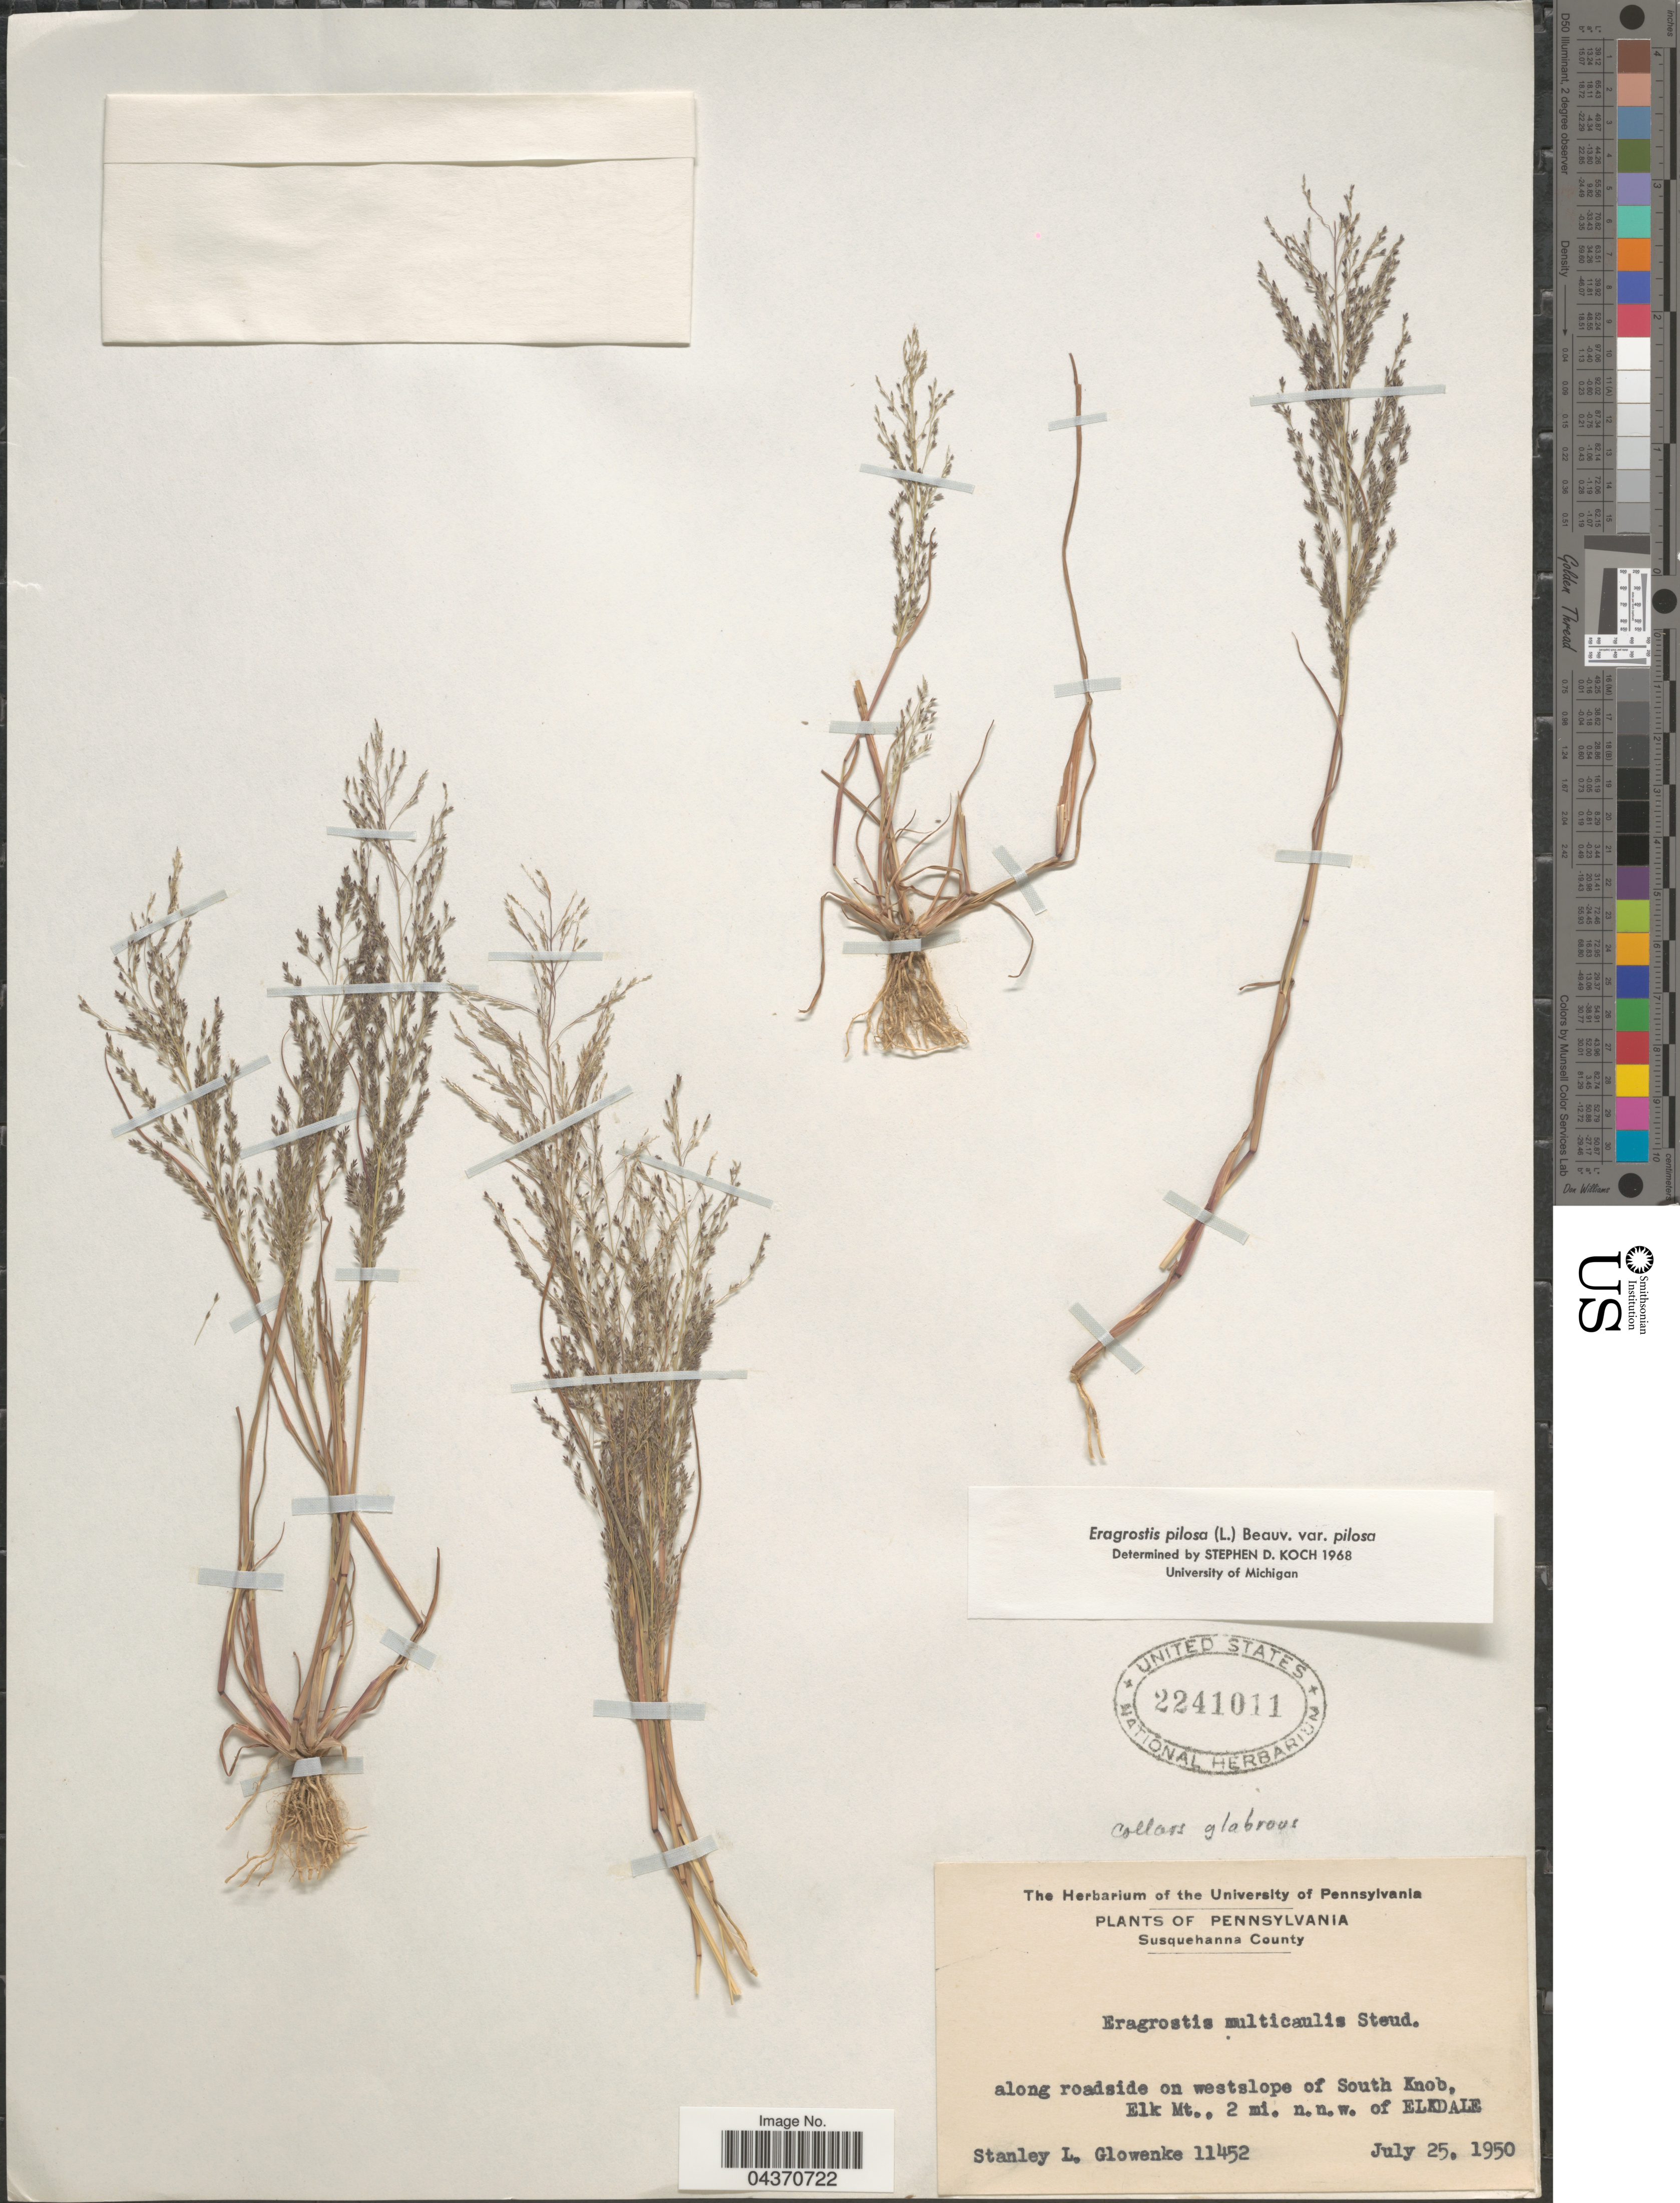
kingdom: Plantae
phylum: Tracheophyta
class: Liliopsida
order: Poales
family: Poaceae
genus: Eragrostis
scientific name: Eragrostis pilosa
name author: (L.) P. Beauv.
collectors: S. Glowenke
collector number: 11452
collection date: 1950-07-25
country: United States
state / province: Pennsylvania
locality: Susquehanna County. Along roadside on westslope of South Knob, Elk Mt., 2 mi. n.n.w. of Elkdale.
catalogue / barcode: US 2241011